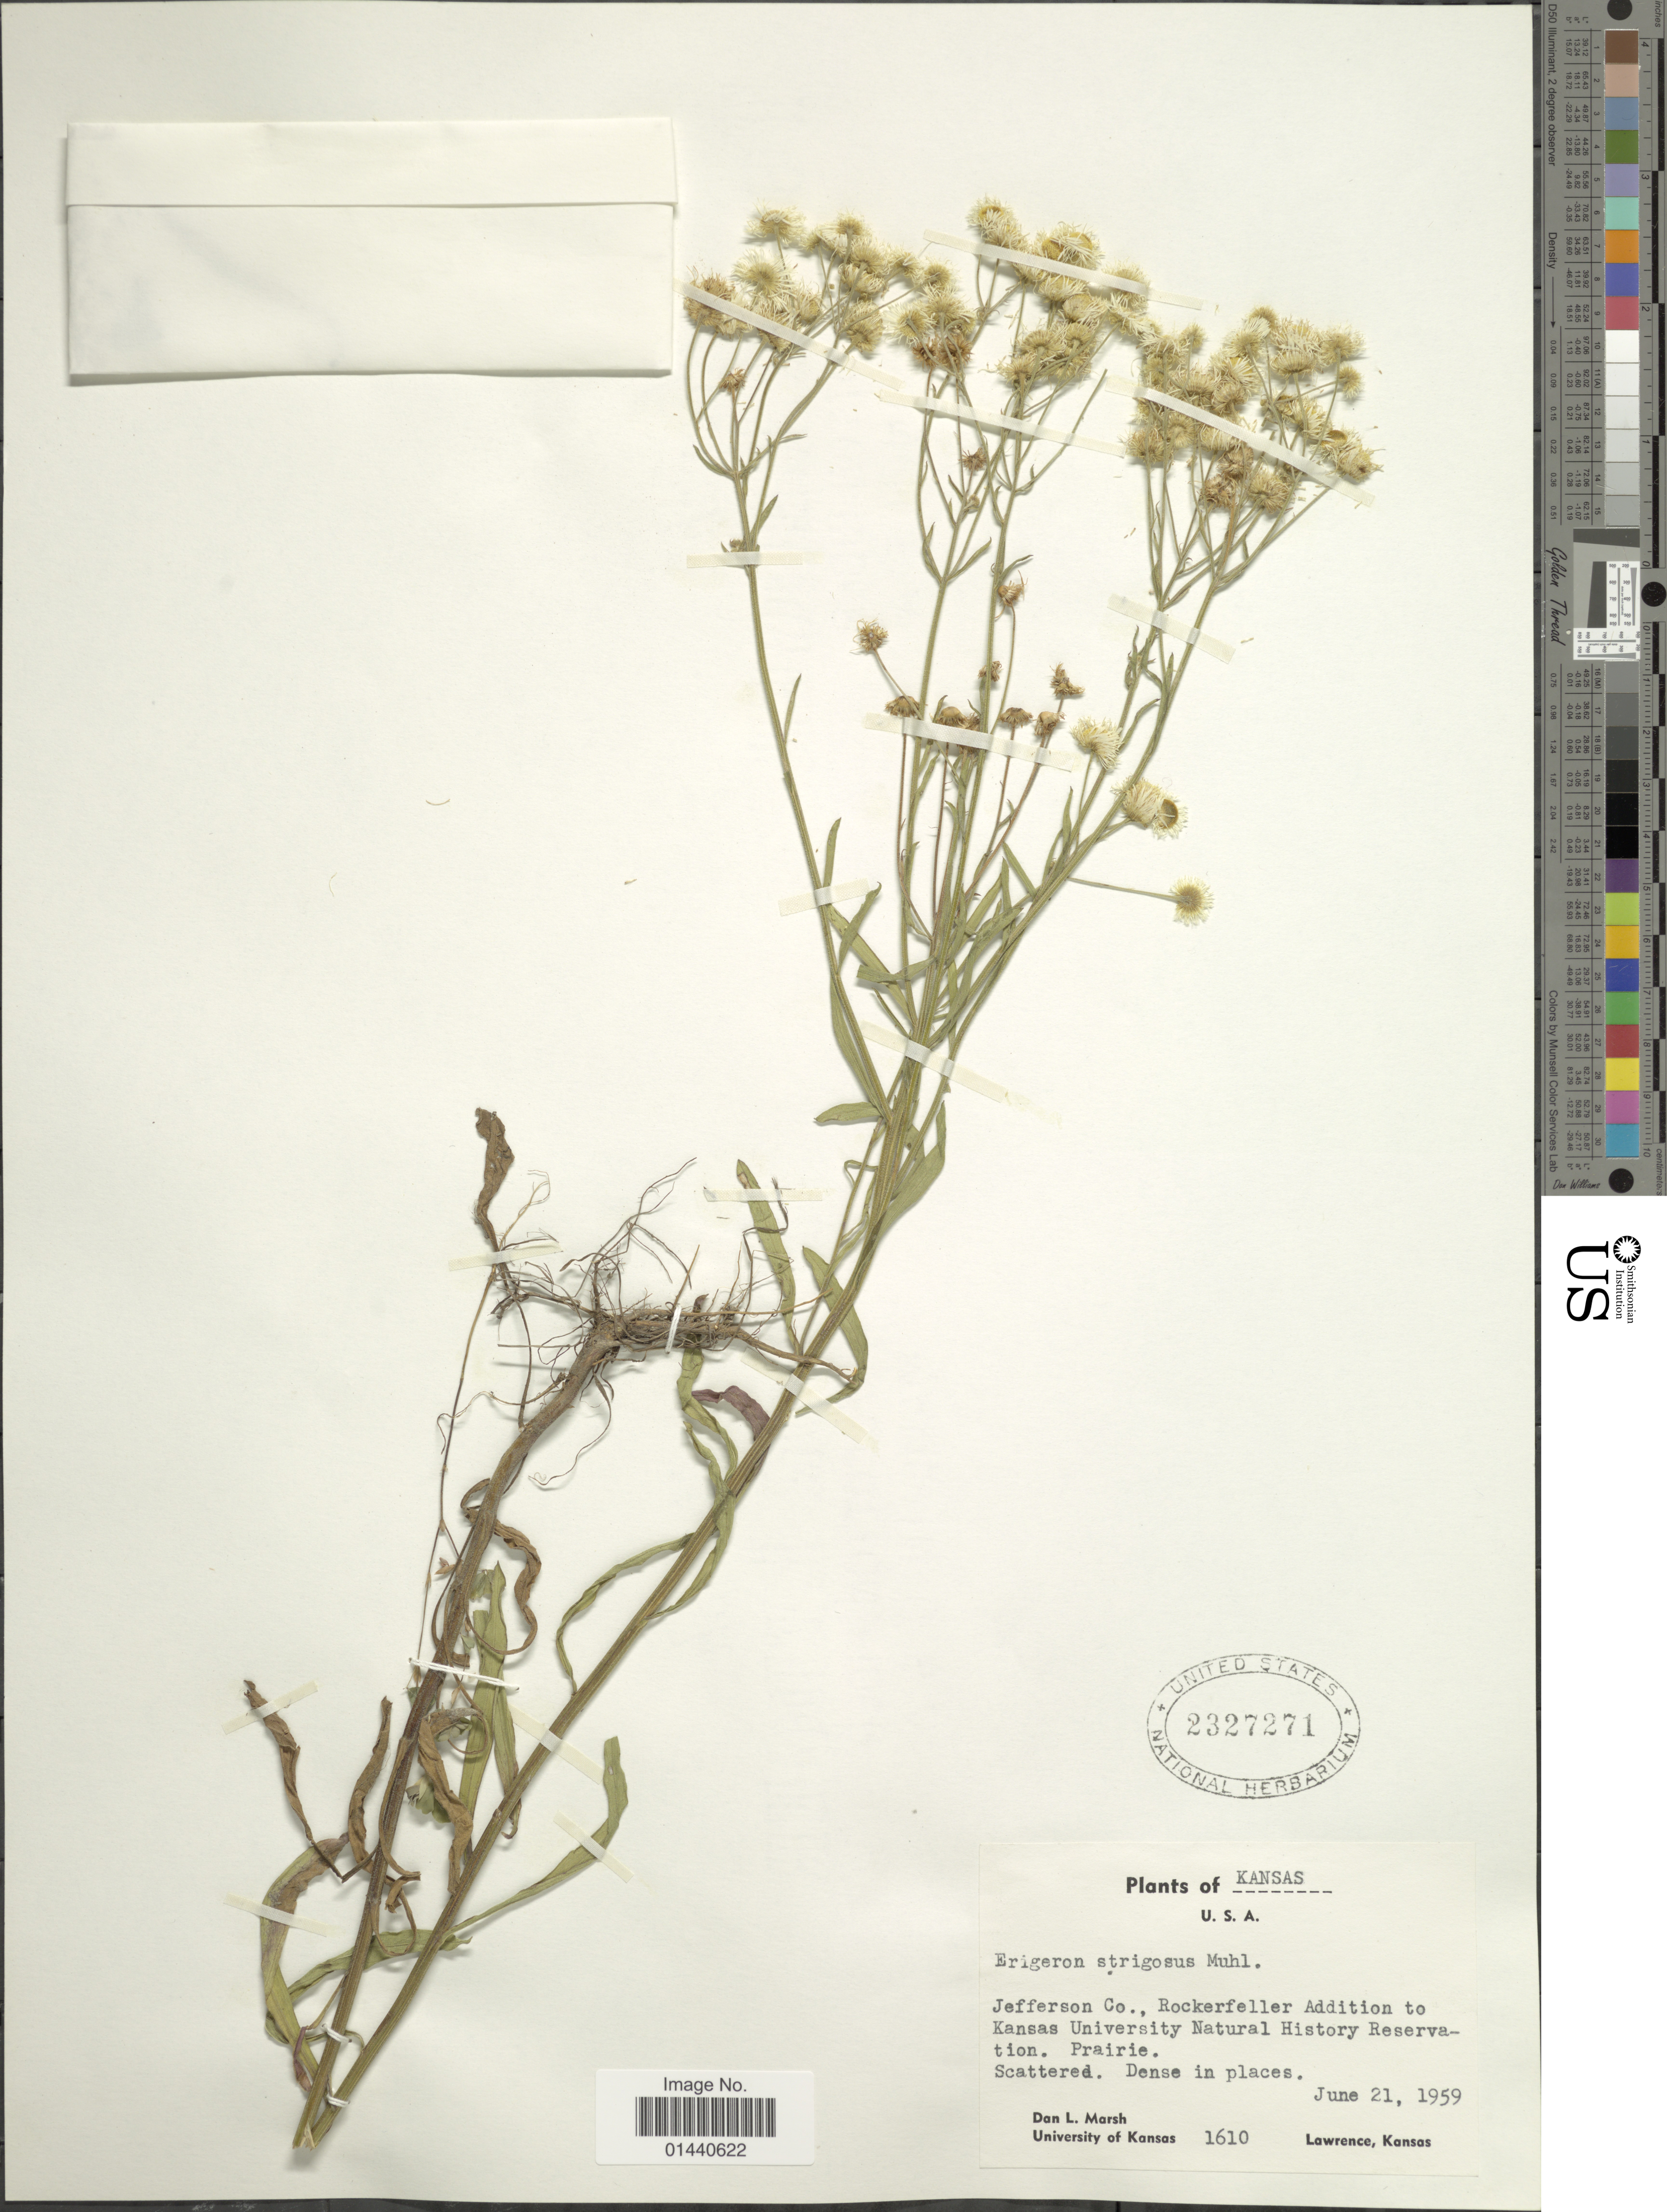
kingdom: Plantae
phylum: Tracheophyta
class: Magnoliopsida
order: Asterales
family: Asteraceae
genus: Erigeron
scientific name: Erigeron strigosus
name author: Muhl. ex Willd.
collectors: D. L. Marsh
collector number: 1610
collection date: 1959-07-21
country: United States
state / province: Kansas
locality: Jefferson Co., Rockerfeller Addition to Kansas University Natural History Reservation. U.S.A.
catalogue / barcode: US 2327271